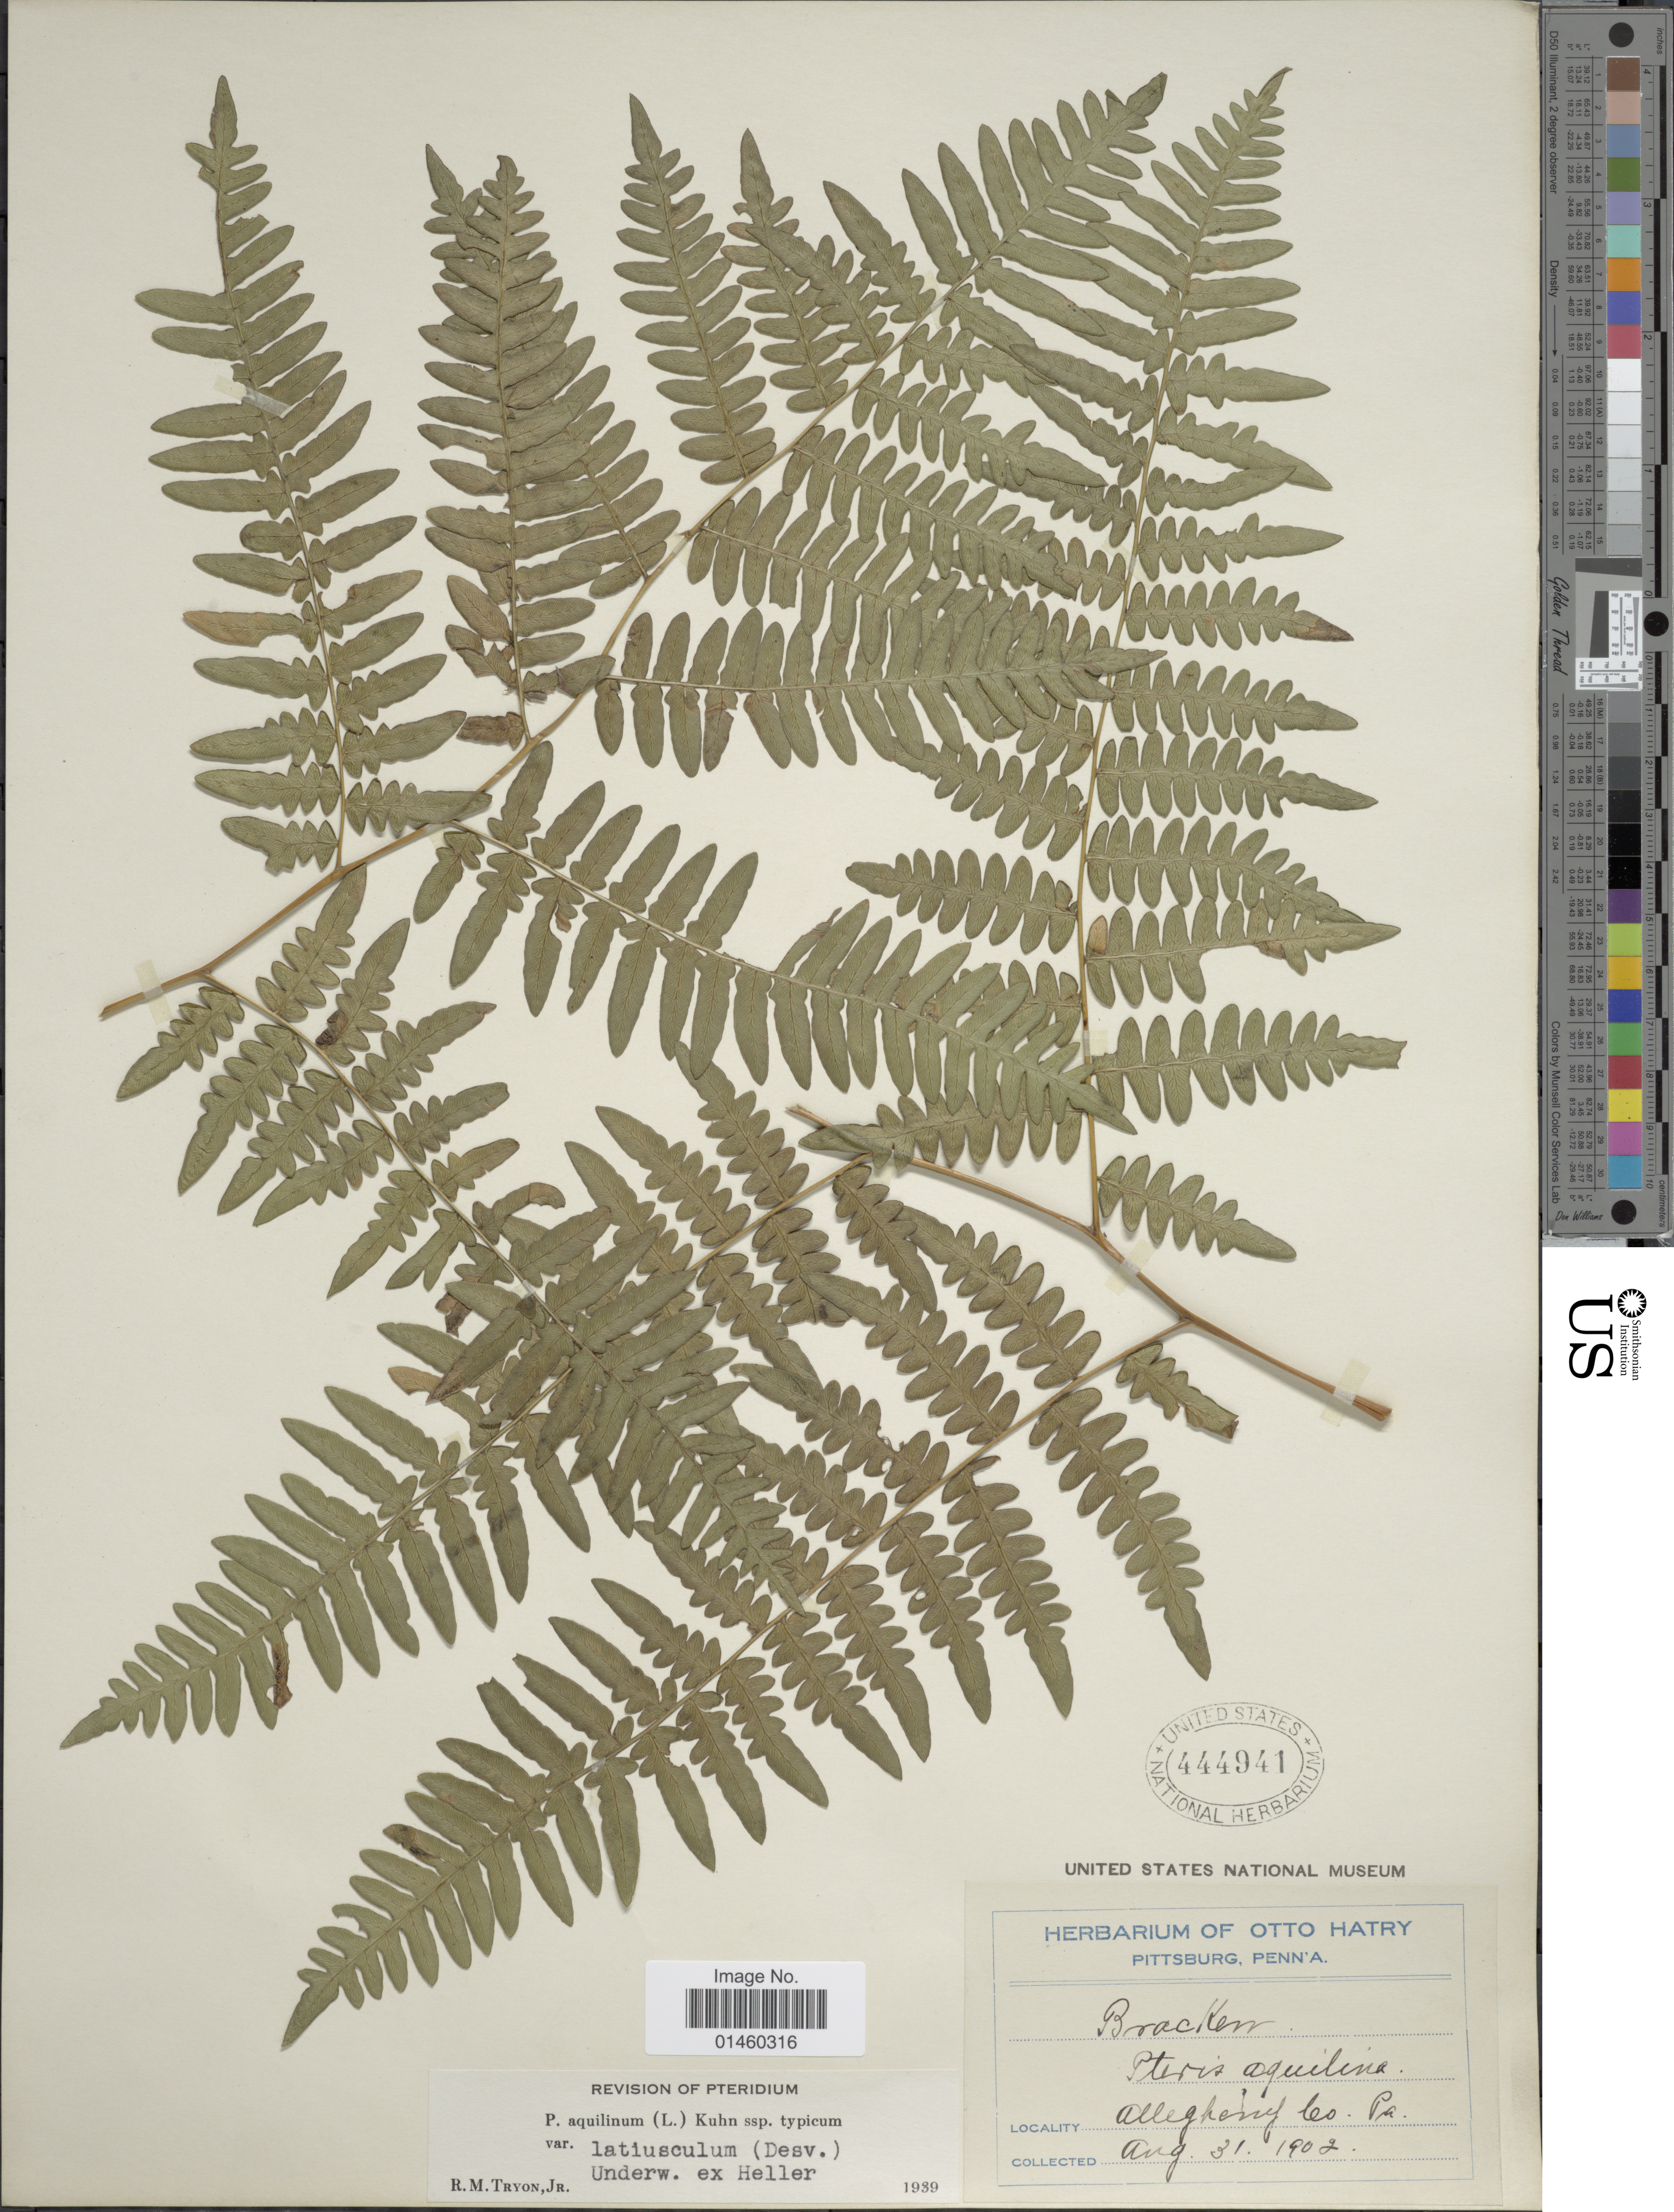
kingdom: Plantae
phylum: Tracheophyta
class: Polypodiopsida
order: Polypodiales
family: Dennstaedtiaceae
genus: Pteridium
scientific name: Pteridium aquilinum var. latiusculum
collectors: ex herb. Otto Hatry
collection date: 1902-08-31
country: United States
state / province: Pennsylvania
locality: Allegheny Co.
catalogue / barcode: US 444941